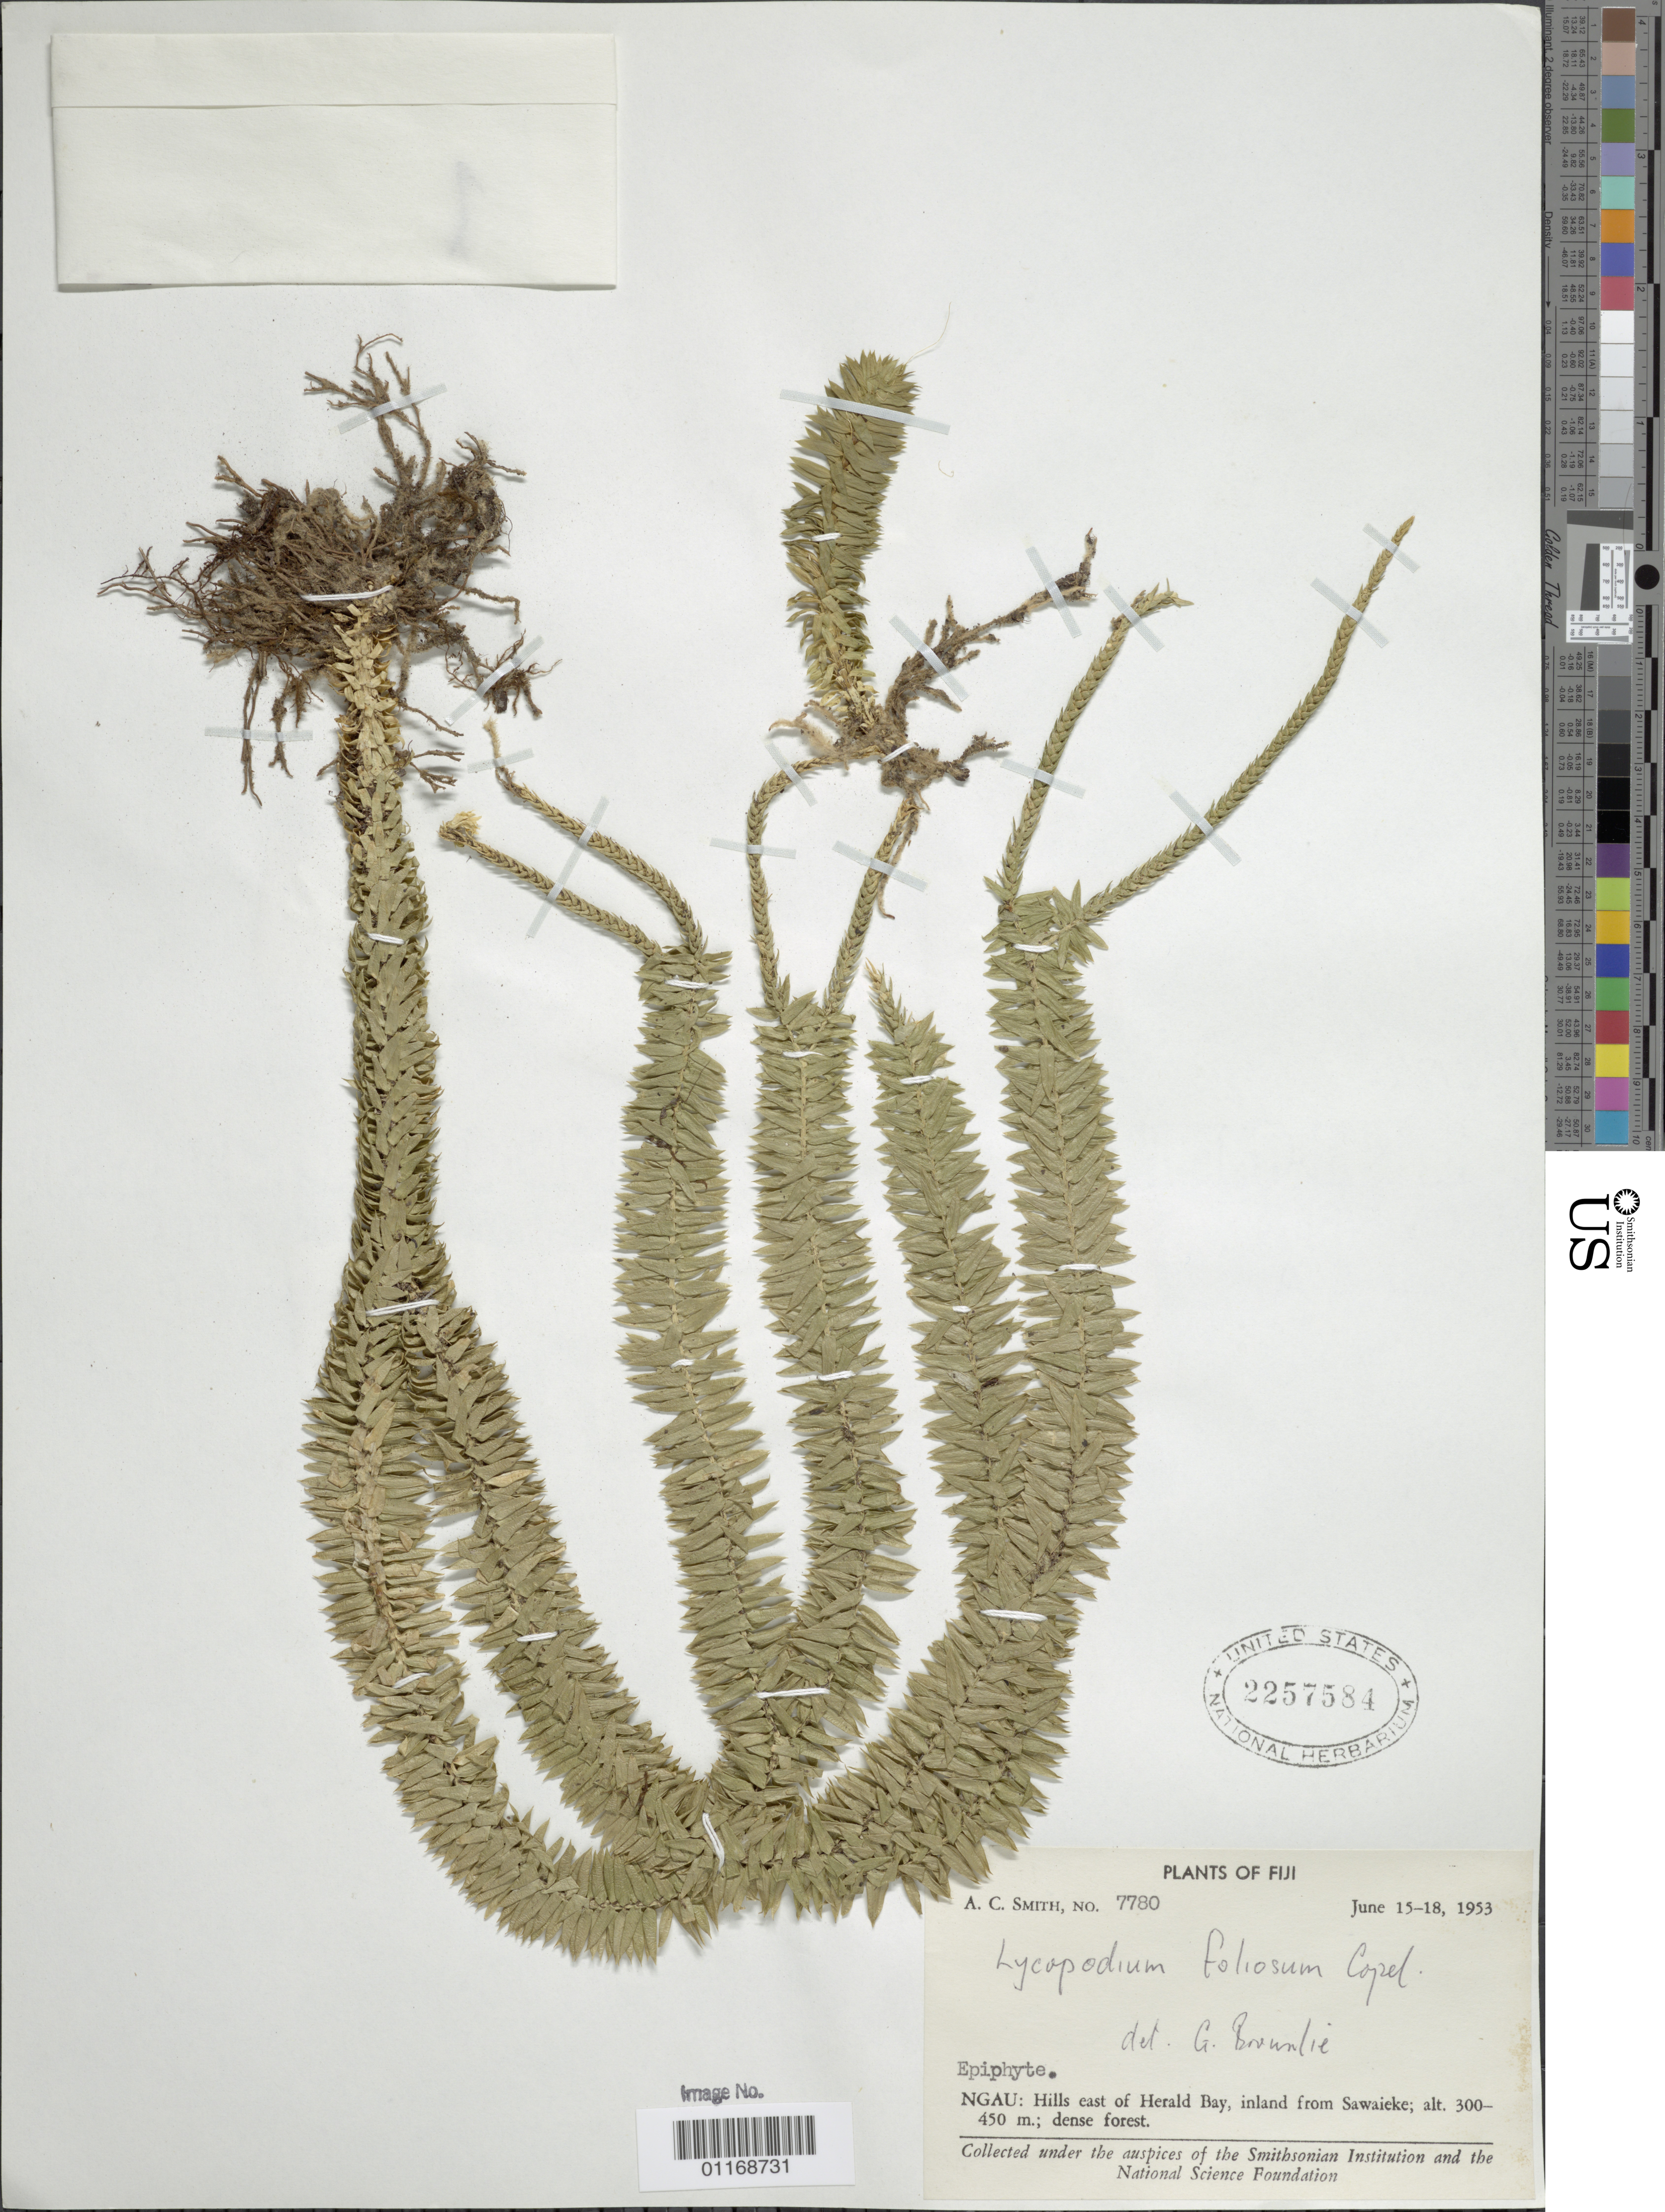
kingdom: Plantae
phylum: Tracheophyta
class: Lycopodiopsida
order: Lycopodiales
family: Lycopodiaceae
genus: Phlegmariurus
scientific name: Phlegmariurus foliosus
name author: (Copel.) A. R. Field & Bostock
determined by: Field, A. R.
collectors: A. C. Smith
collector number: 7780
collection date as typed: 15-18 Jun 1953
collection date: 1953-06-15/1953-06-18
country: Fiji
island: Gau [Ngau]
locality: Ngau, hills e of herald bay, inland from sawaieke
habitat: Dense forest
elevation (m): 300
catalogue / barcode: US 2257584